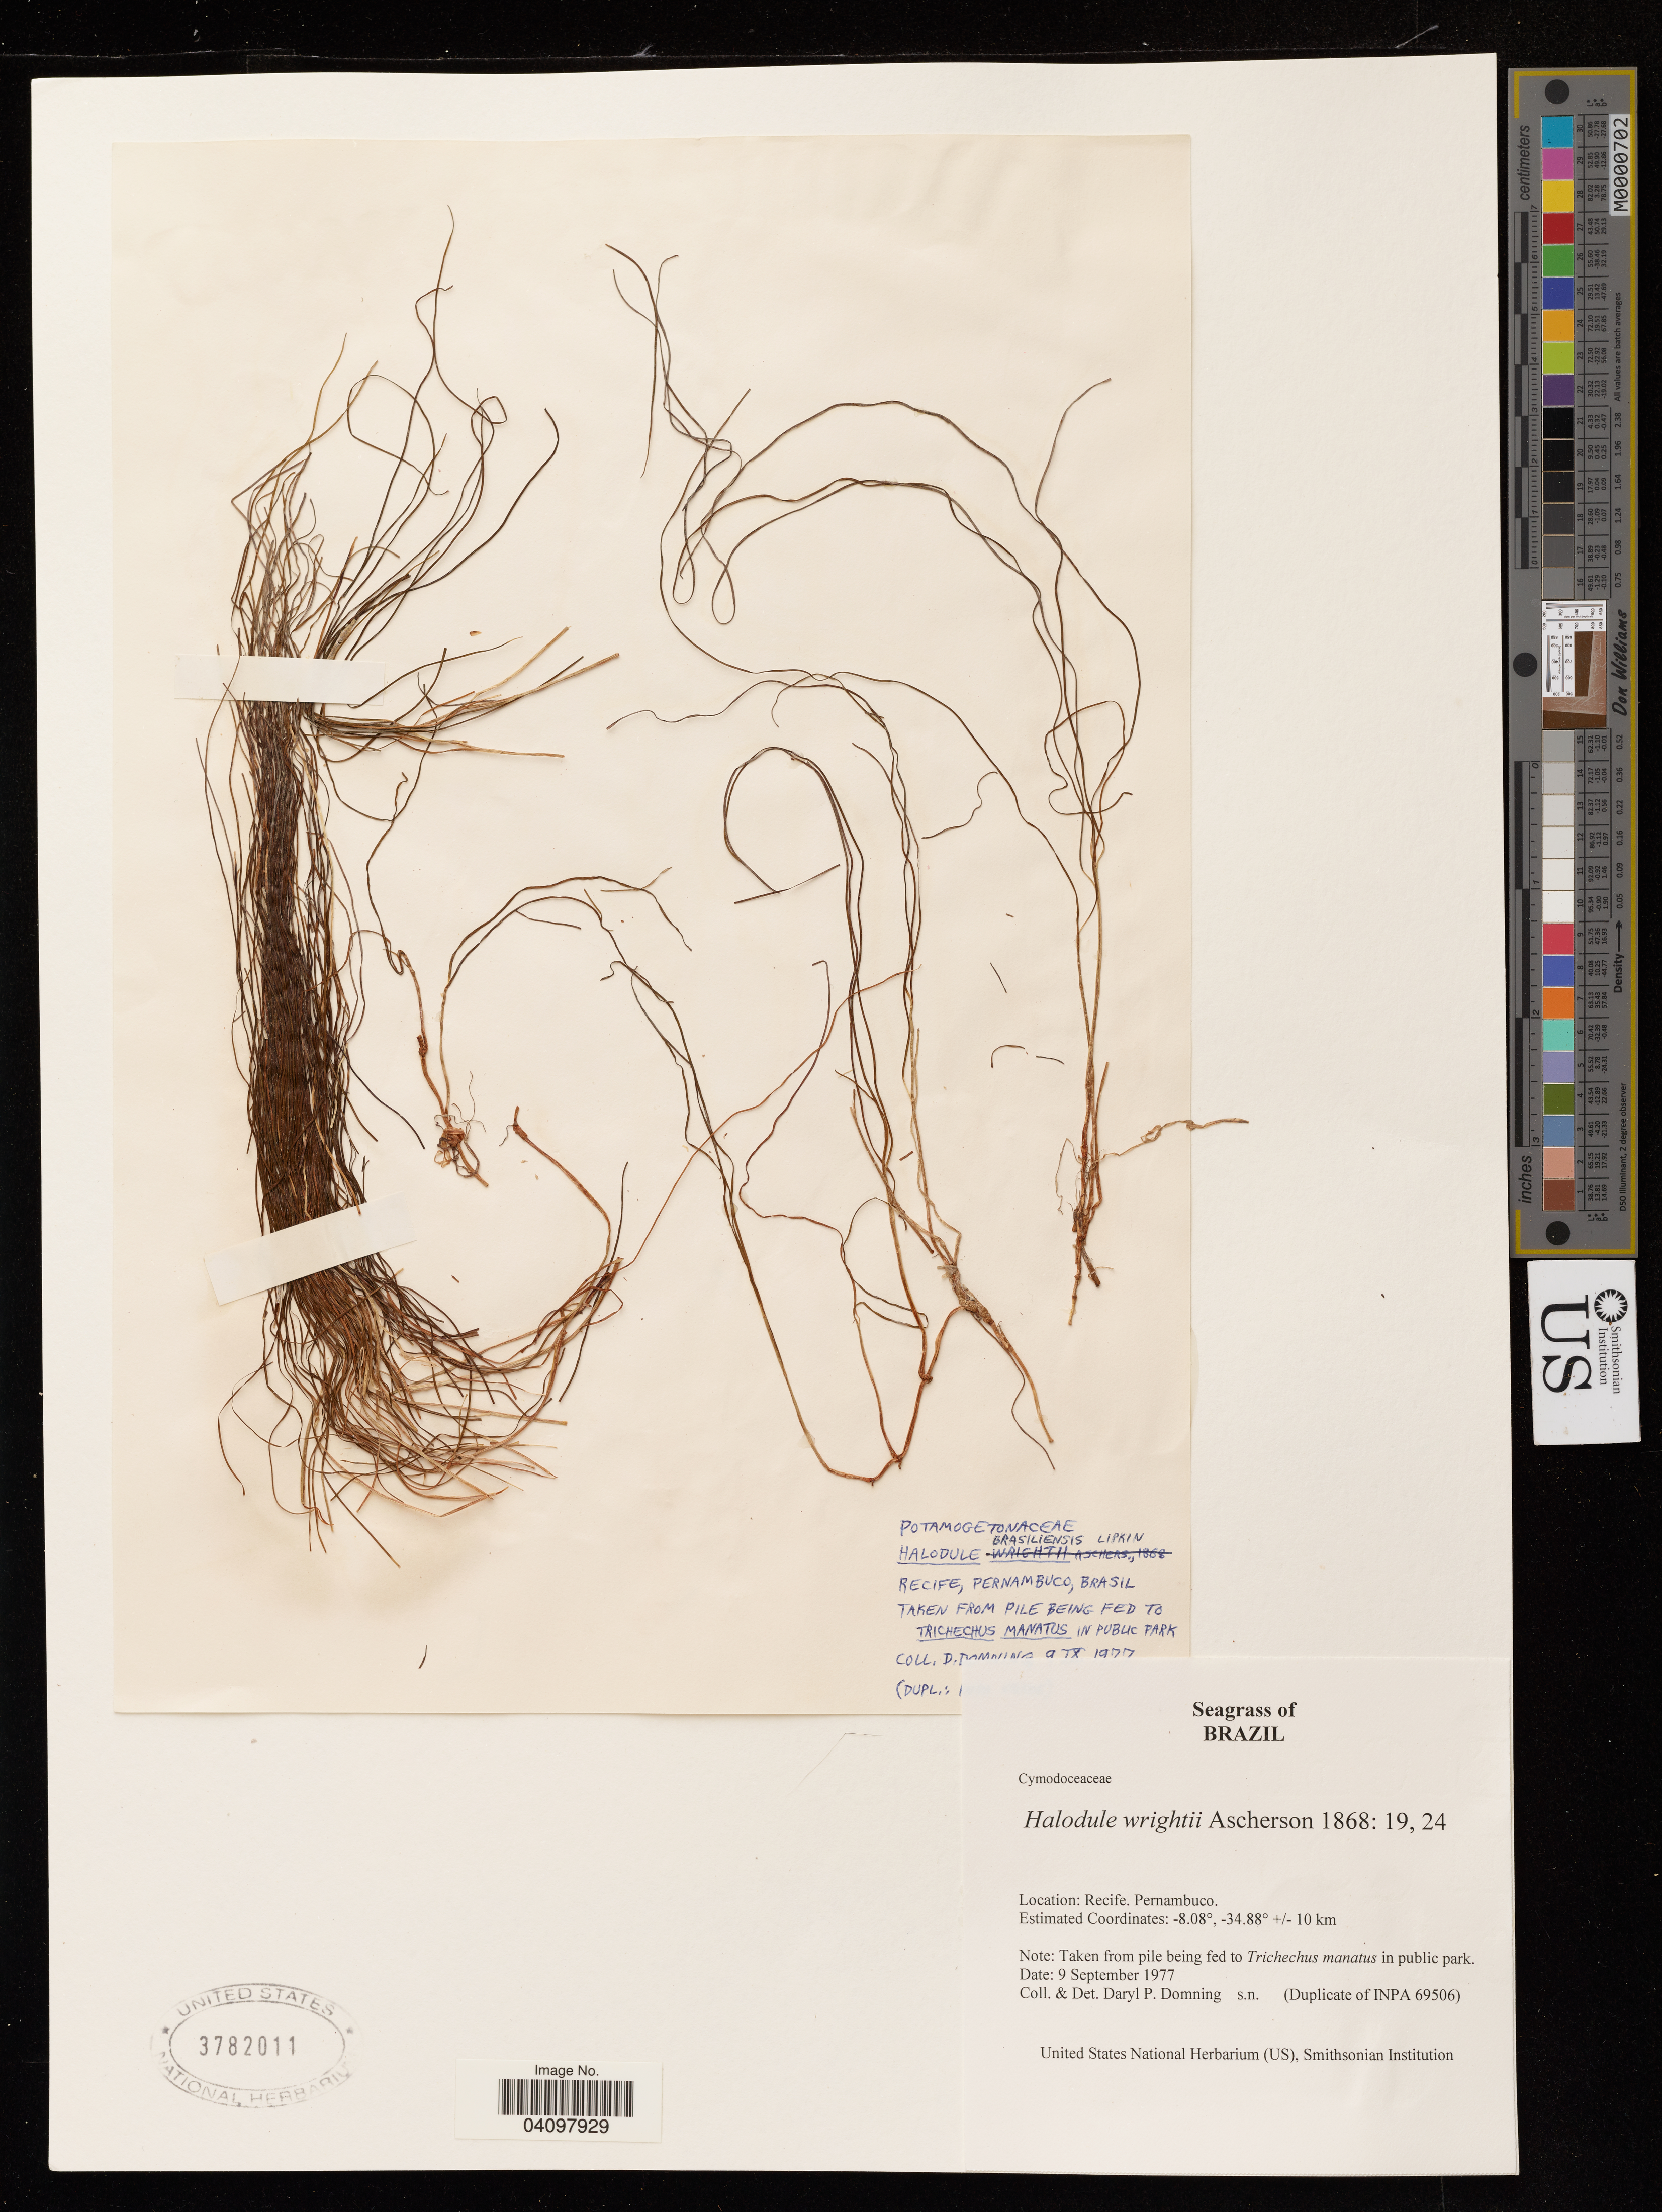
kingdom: Plantae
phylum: Tracheophyta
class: Liliopsida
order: Alismatales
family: Cymodoceaceae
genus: Halodule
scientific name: Halodule wrightii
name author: Asch.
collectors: D. Domning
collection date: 1977-09-09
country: Brazil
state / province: Pernambuco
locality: Recife. +/- 10 km.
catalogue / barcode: US 3782011